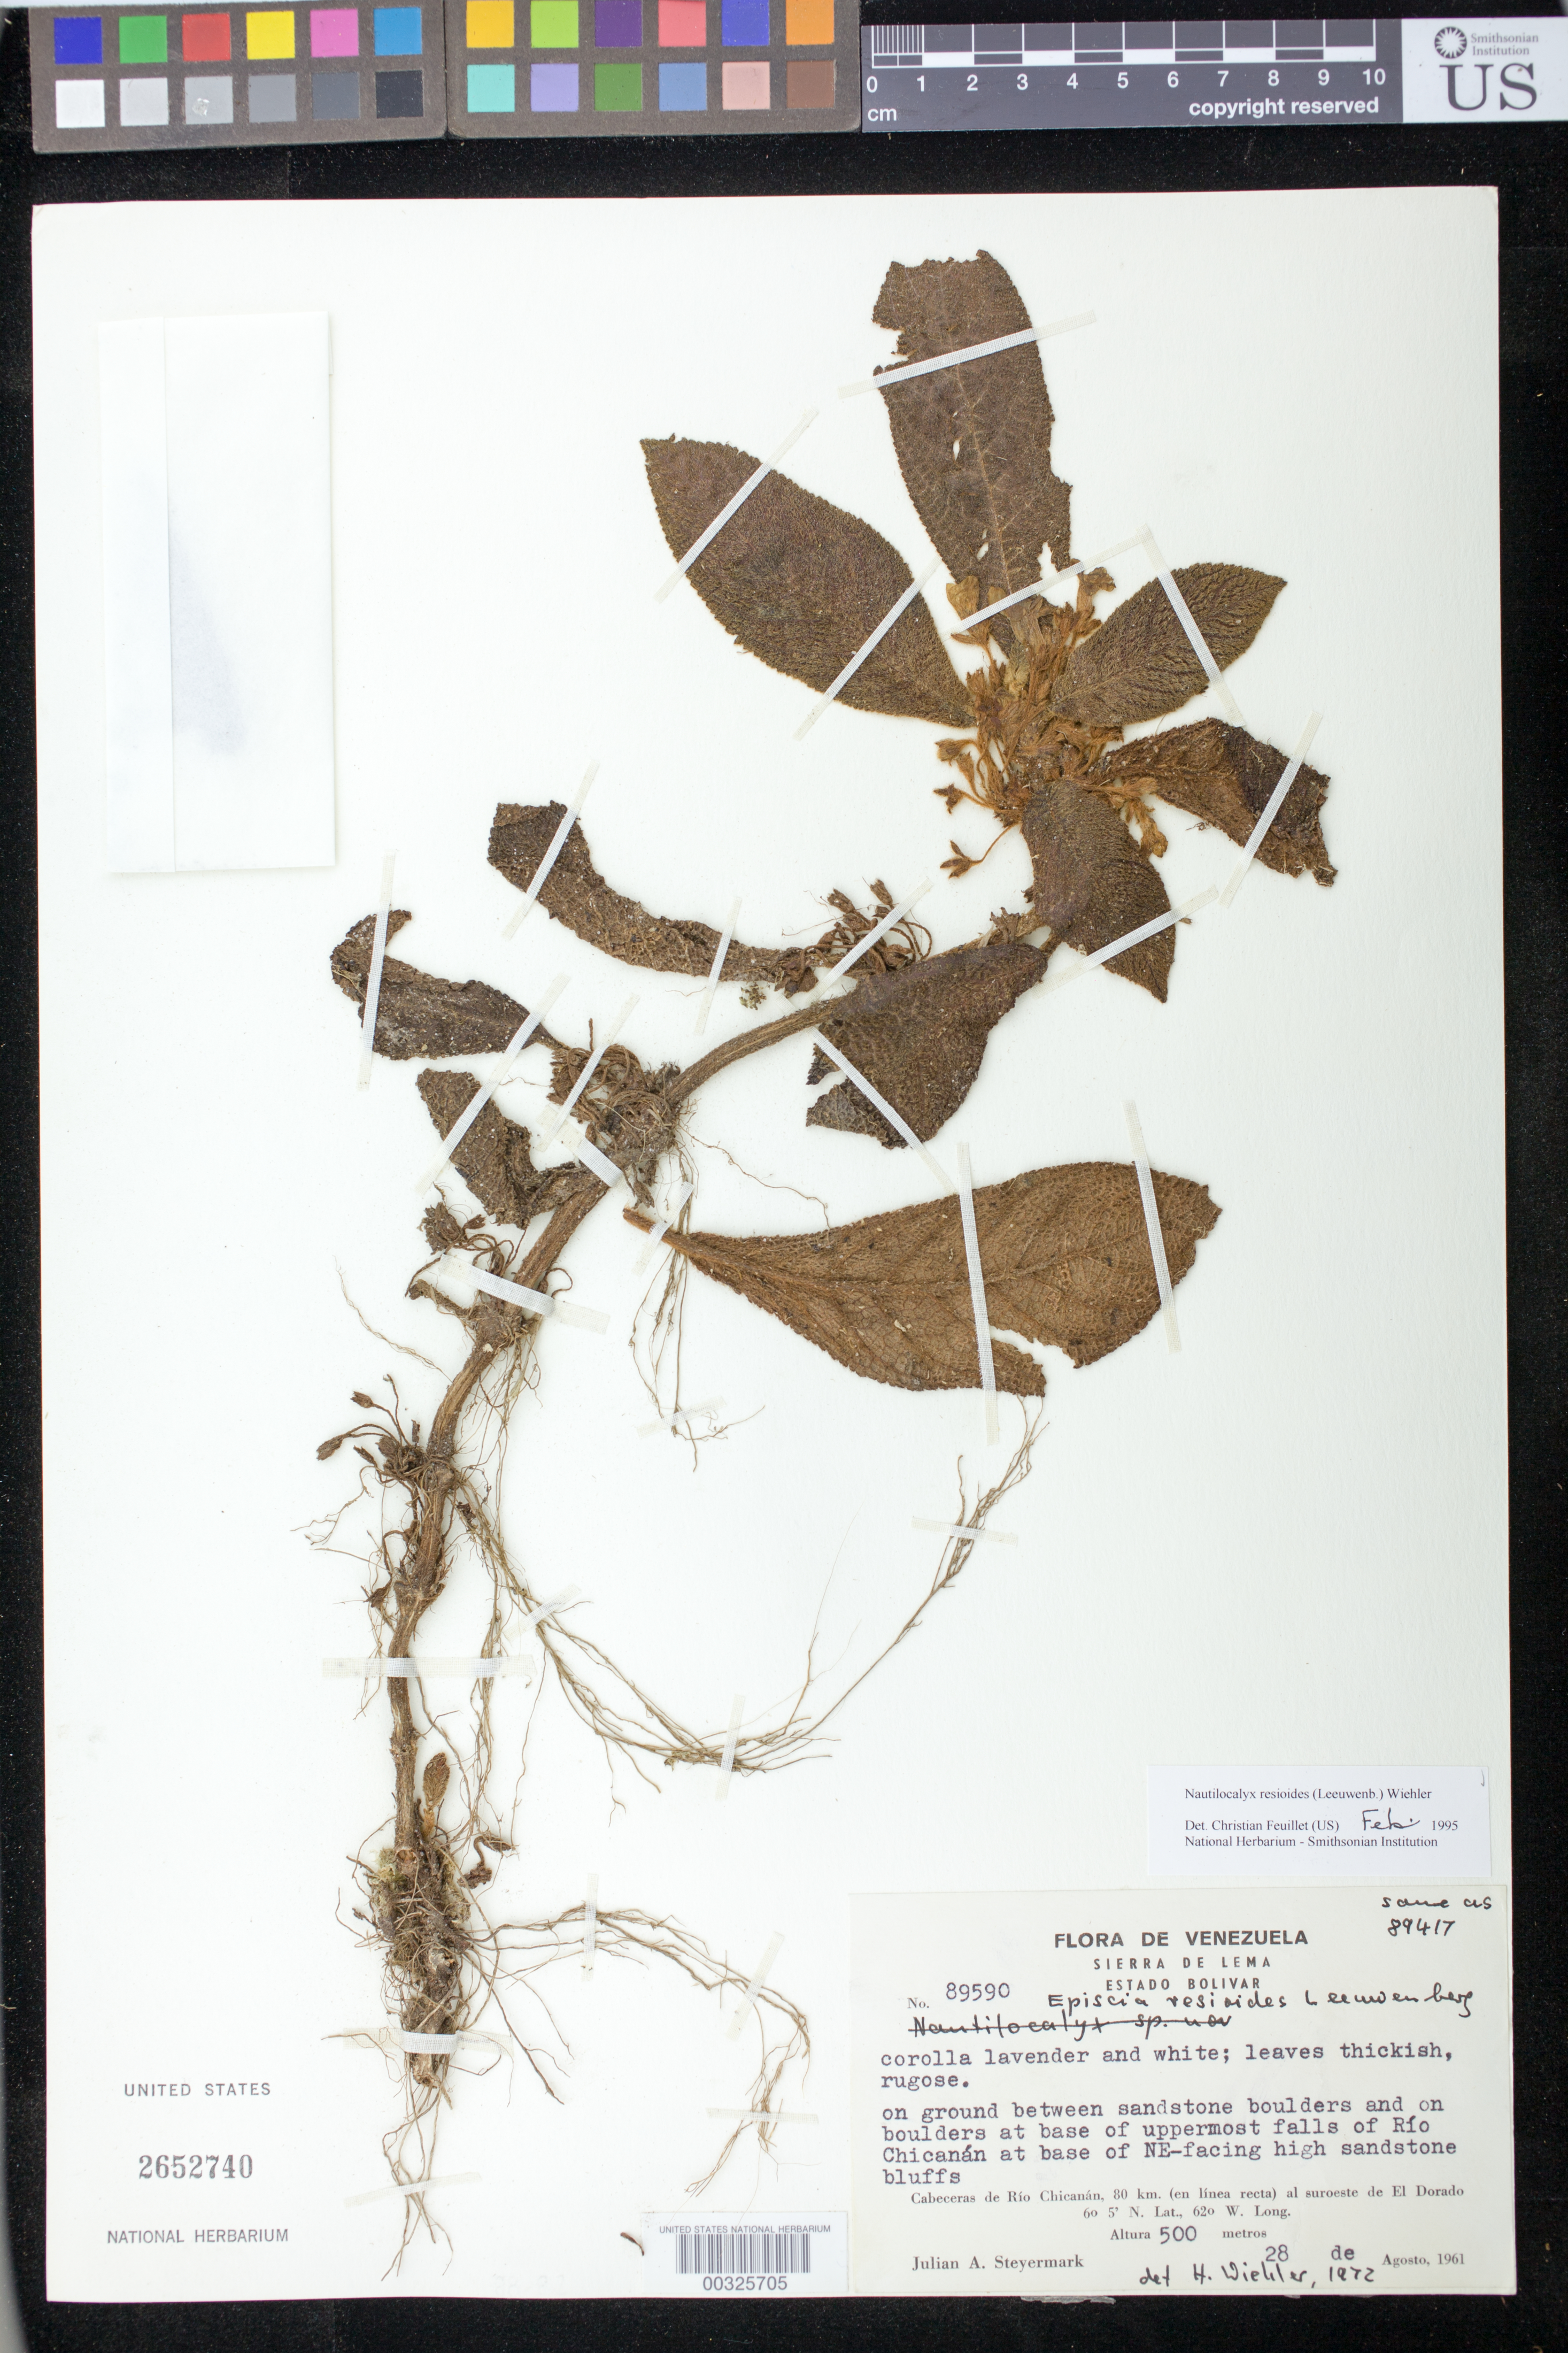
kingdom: Plantae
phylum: Tracheophyta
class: Magnoliopsida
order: Lamiales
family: Gesneriaceae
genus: Nautilocalyx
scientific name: Nautilocalyx resioides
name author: (Leeuwenb.) Wiehler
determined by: Feuillet, C.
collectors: J. Steyermark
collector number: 89590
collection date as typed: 28 Aug 1961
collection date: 1961-08-28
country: Venezuela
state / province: Bolívar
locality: Sierra de Lema, chief city of Rio Chicanan, 80 km SW of El Dorado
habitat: On ground between sandstone boulders and on boulders ...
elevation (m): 500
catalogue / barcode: US 2652740